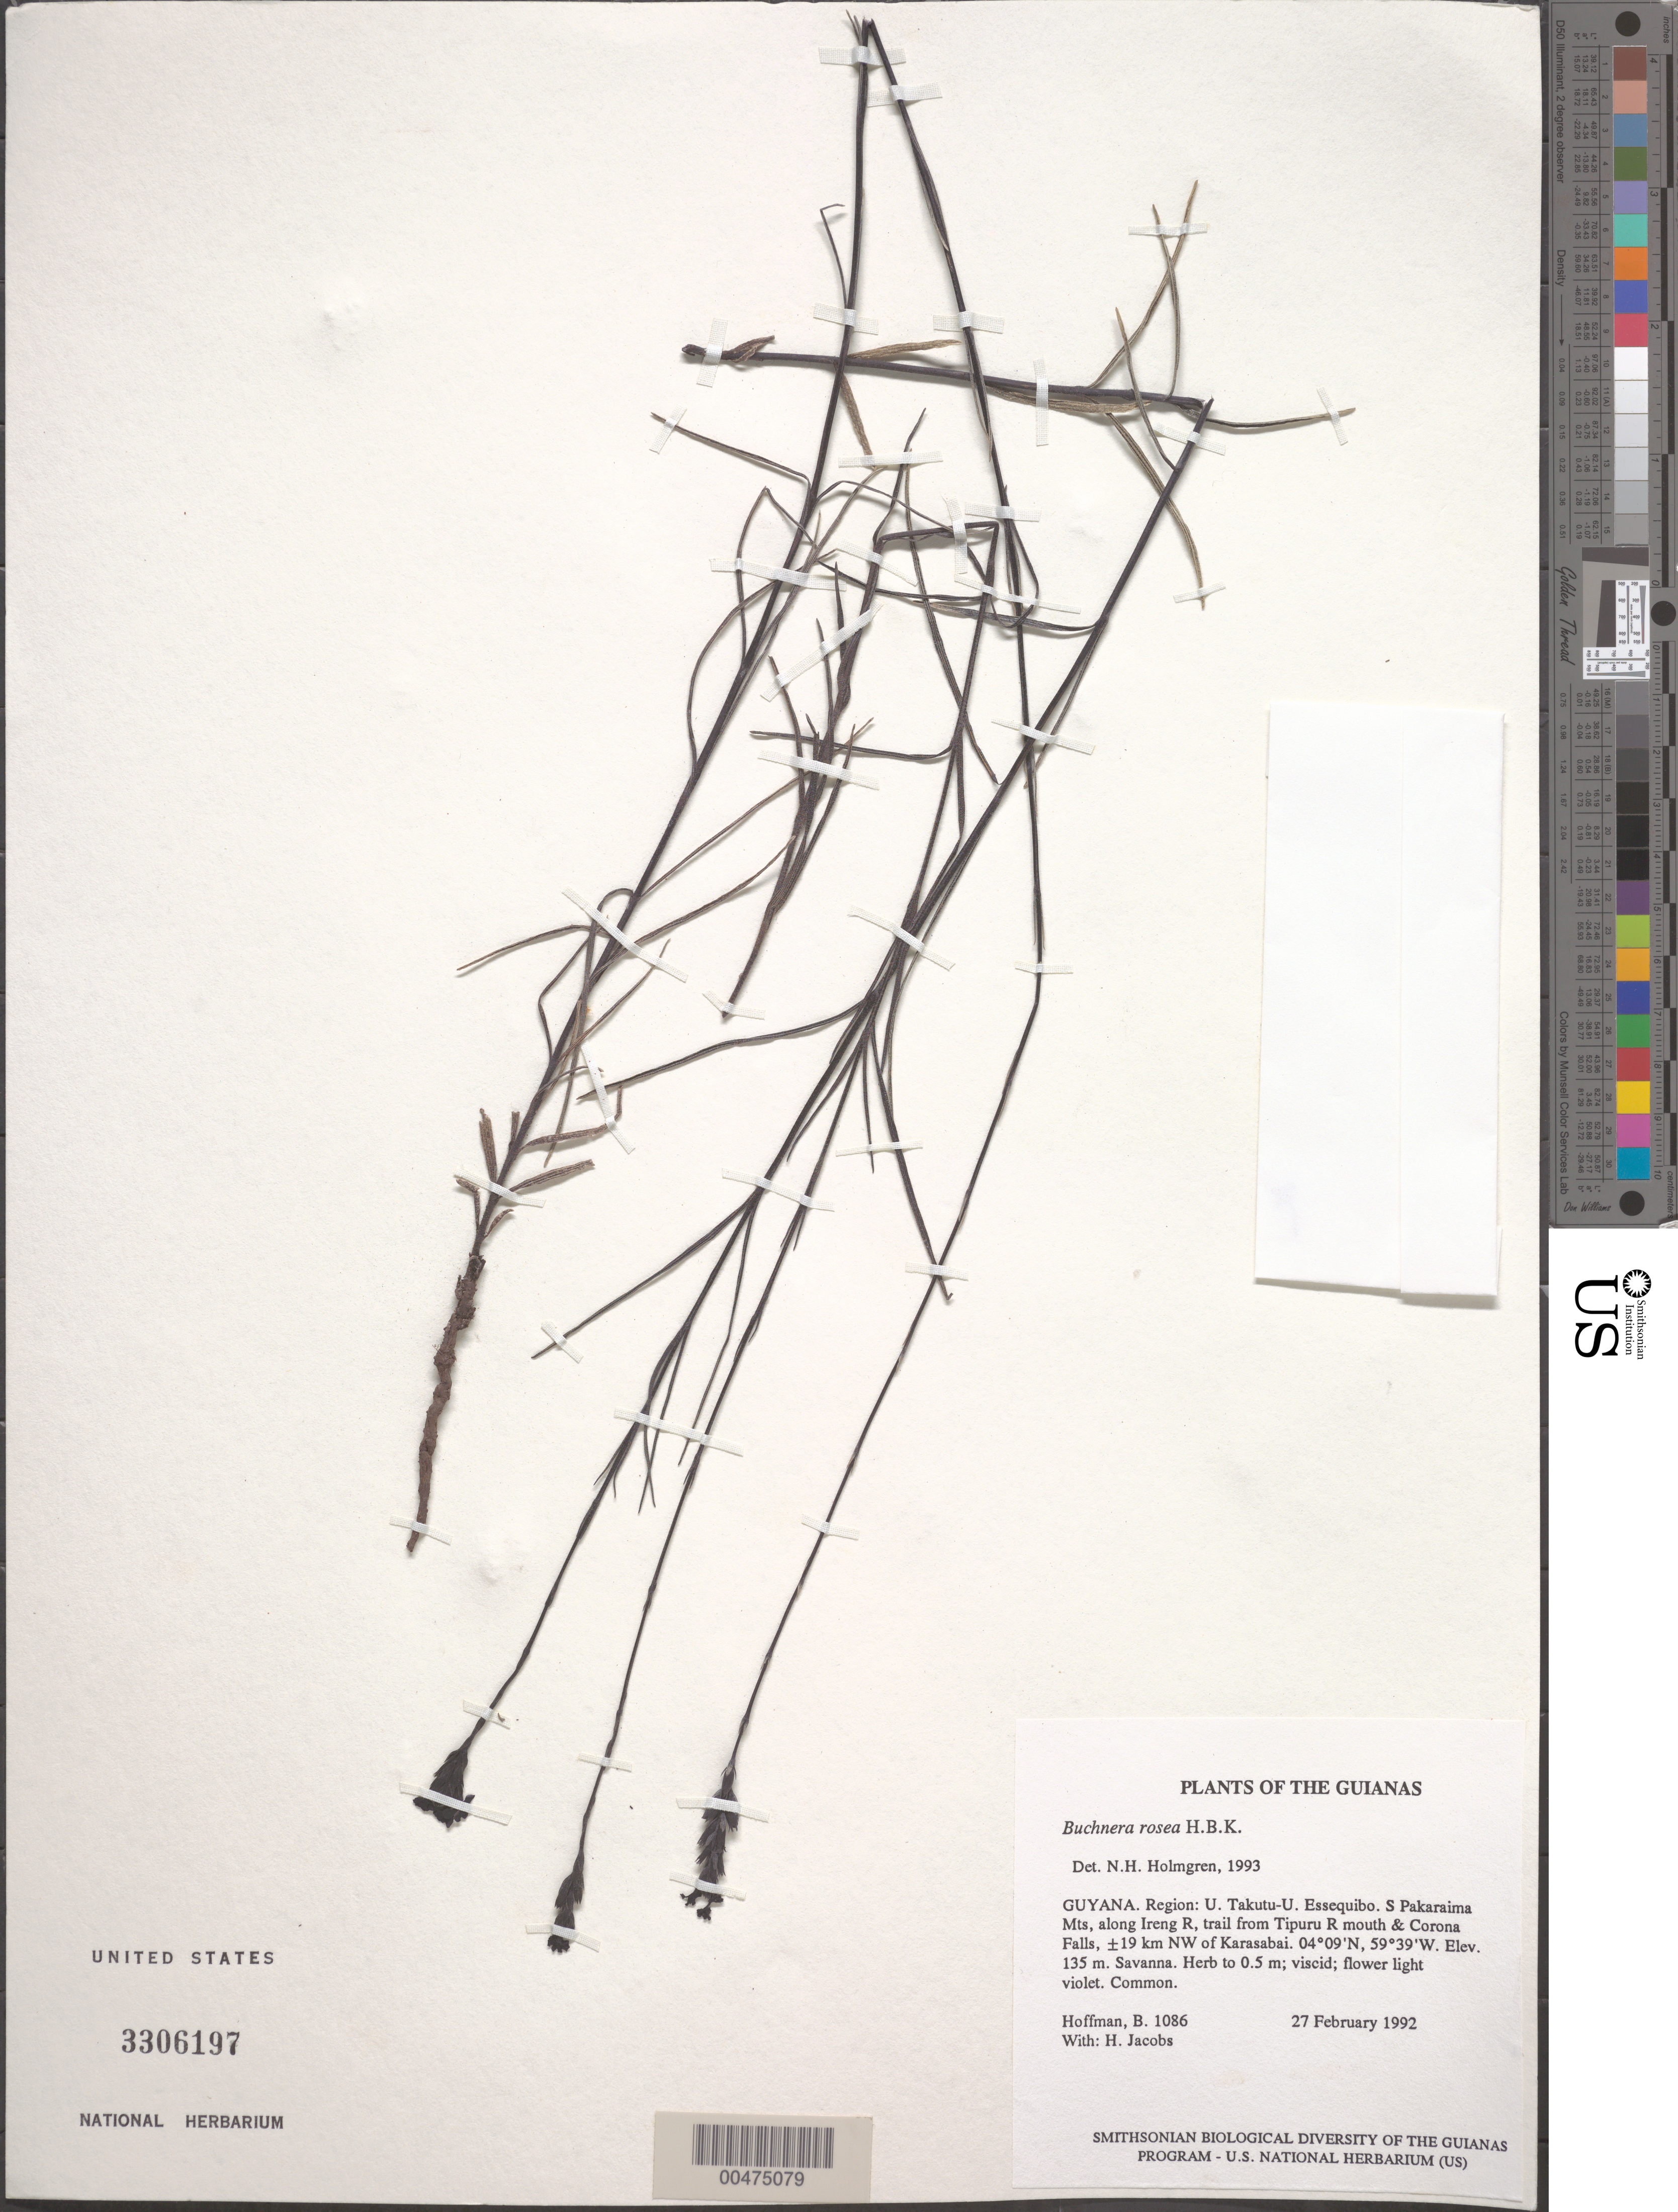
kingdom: Plantae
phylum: Tracheophyta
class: Magnoliopsida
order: Lamiales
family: Orobanchaceae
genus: Buchnera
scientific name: Buchnera rosea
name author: Kunth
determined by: Holmgren, N. H., (NY), New York Botanical Garden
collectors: B. Hoffman & H. Jacobs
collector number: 1086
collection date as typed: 27 February 1992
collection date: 1992-02-27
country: Guyana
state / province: U. Takutu-U. Essequibo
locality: S Pakaraima Mts, along Ireng River, trail from Tipuru River mouth & Corona Falls, ±19 km NW of Karasabai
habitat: Savanna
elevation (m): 135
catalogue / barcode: US 3306197